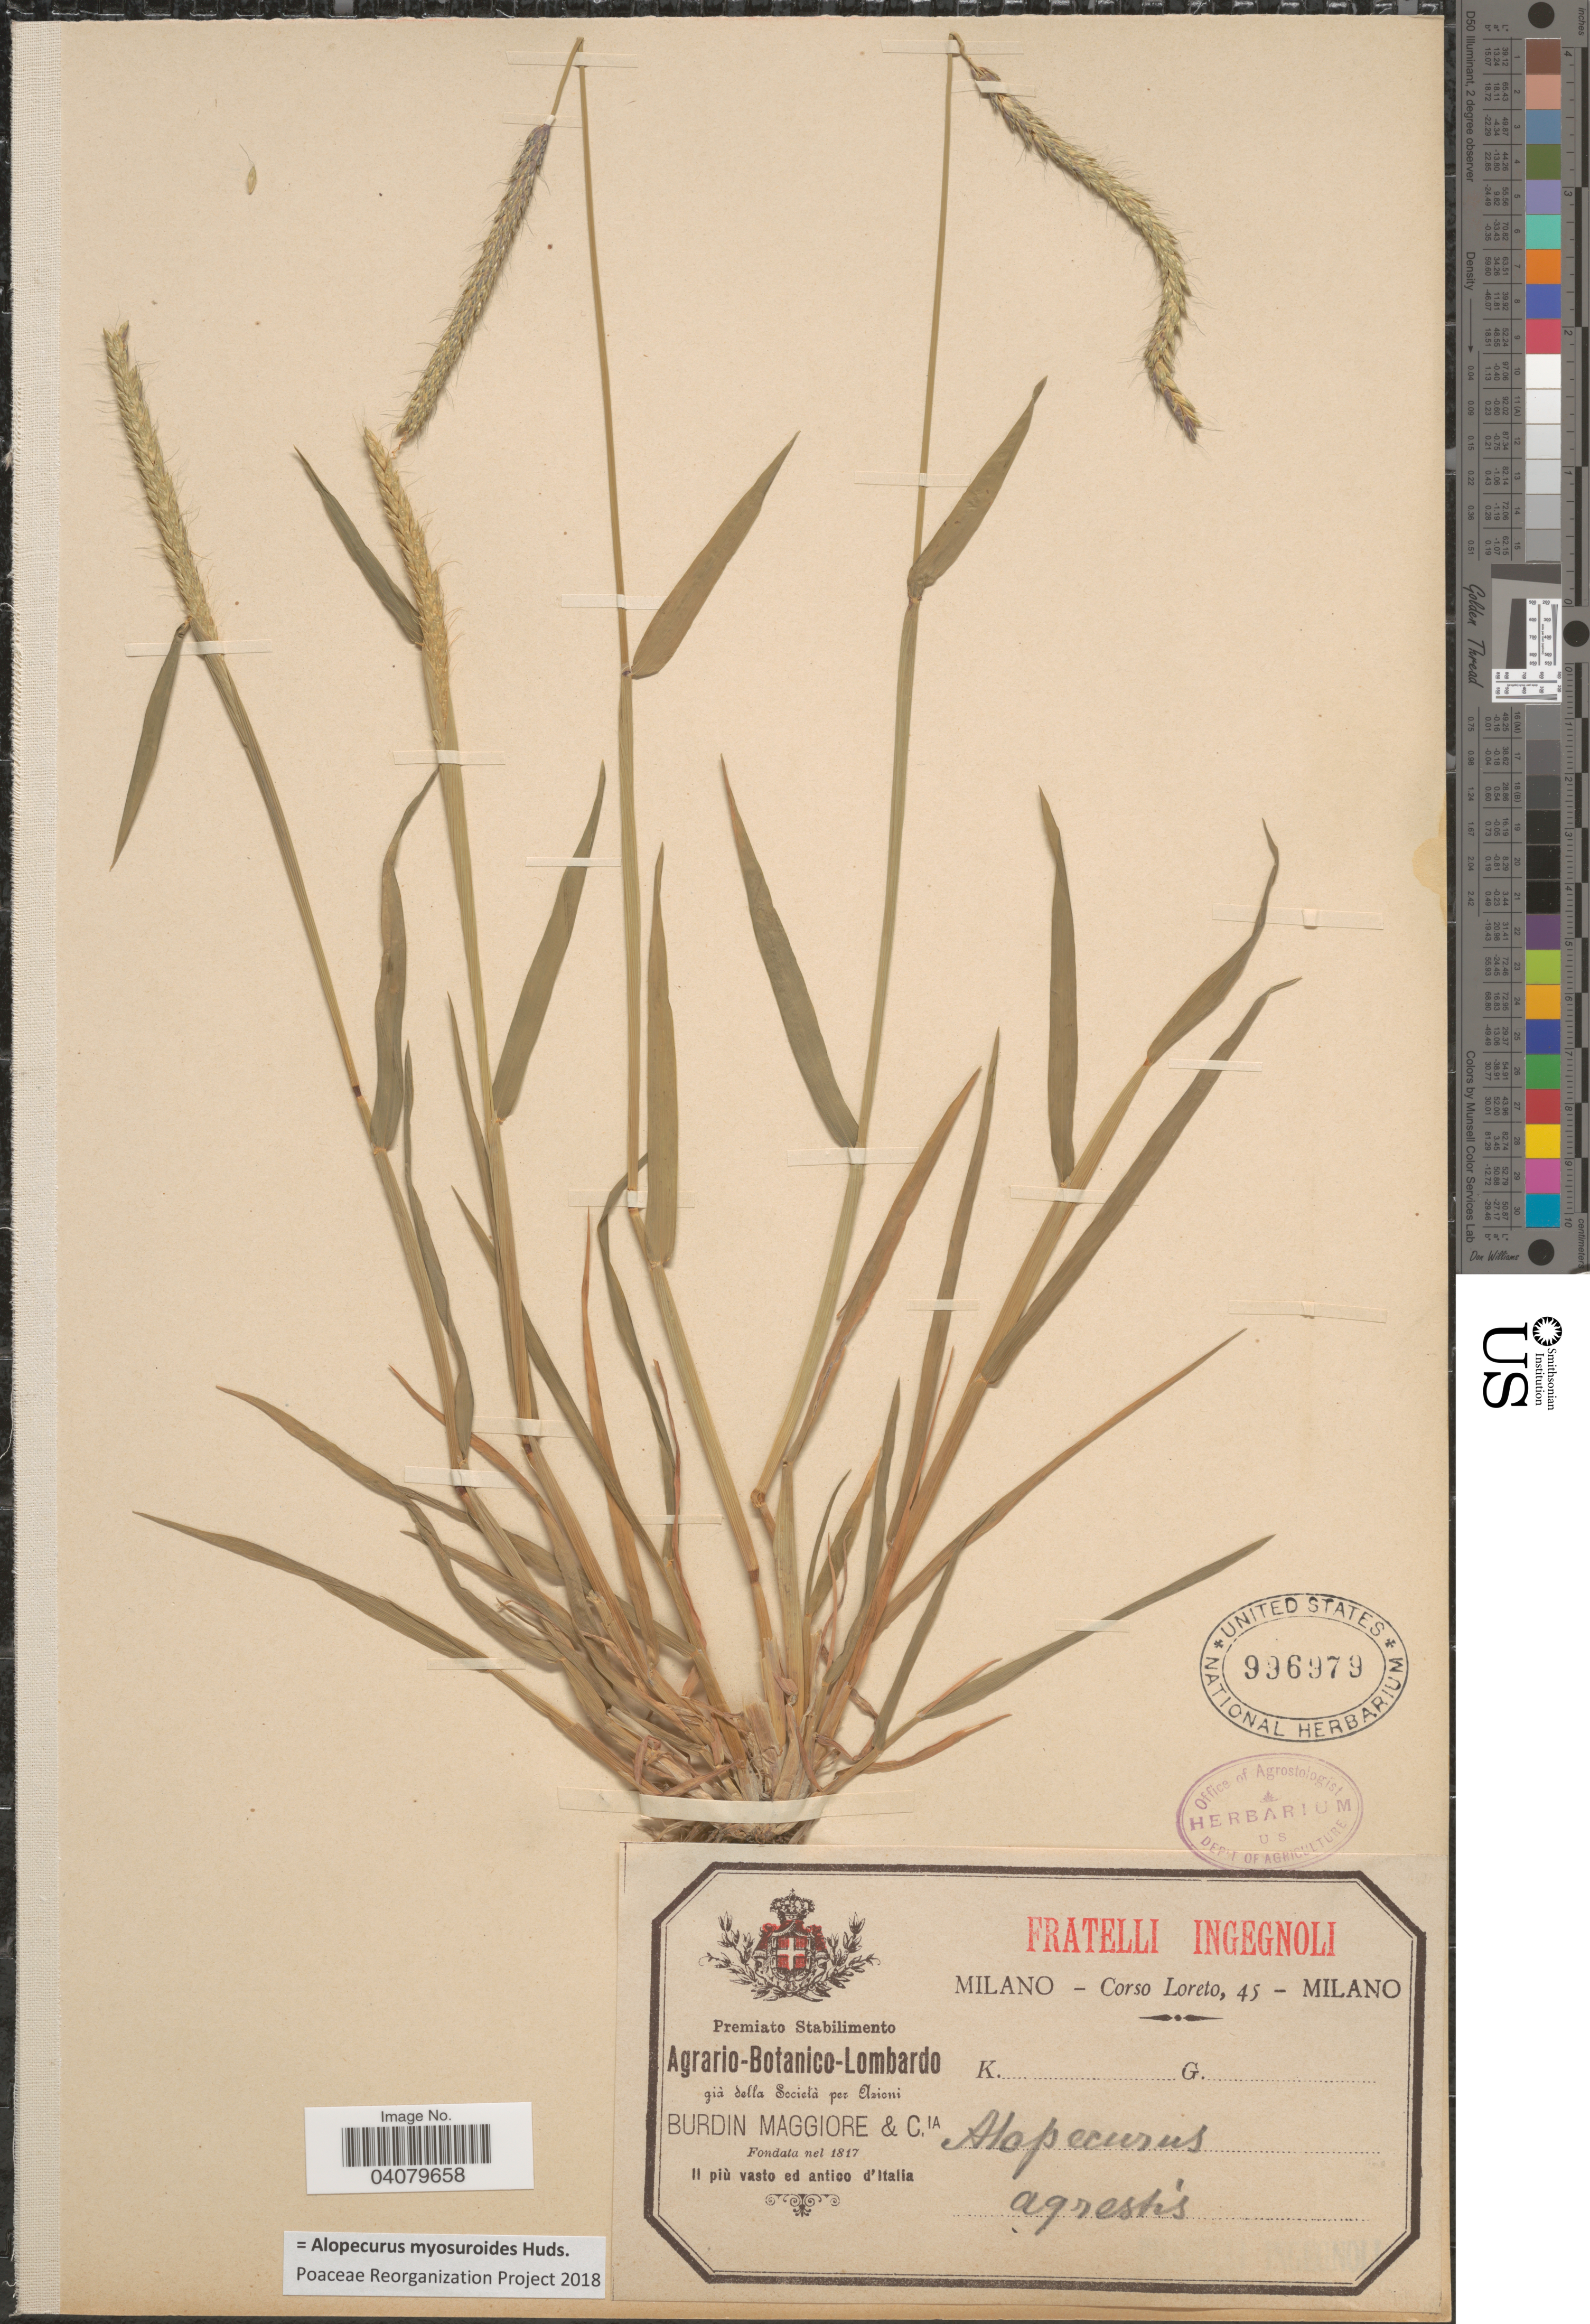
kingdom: Plantae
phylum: Tracheophyta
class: Liliopsida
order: Poales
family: Poaceae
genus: Alopecurus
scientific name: Alopecurus myosuroides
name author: Huds.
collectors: Loreto, C.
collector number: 45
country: Italy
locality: Il più vasto ed antico d'Italia.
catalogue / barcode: US 996979